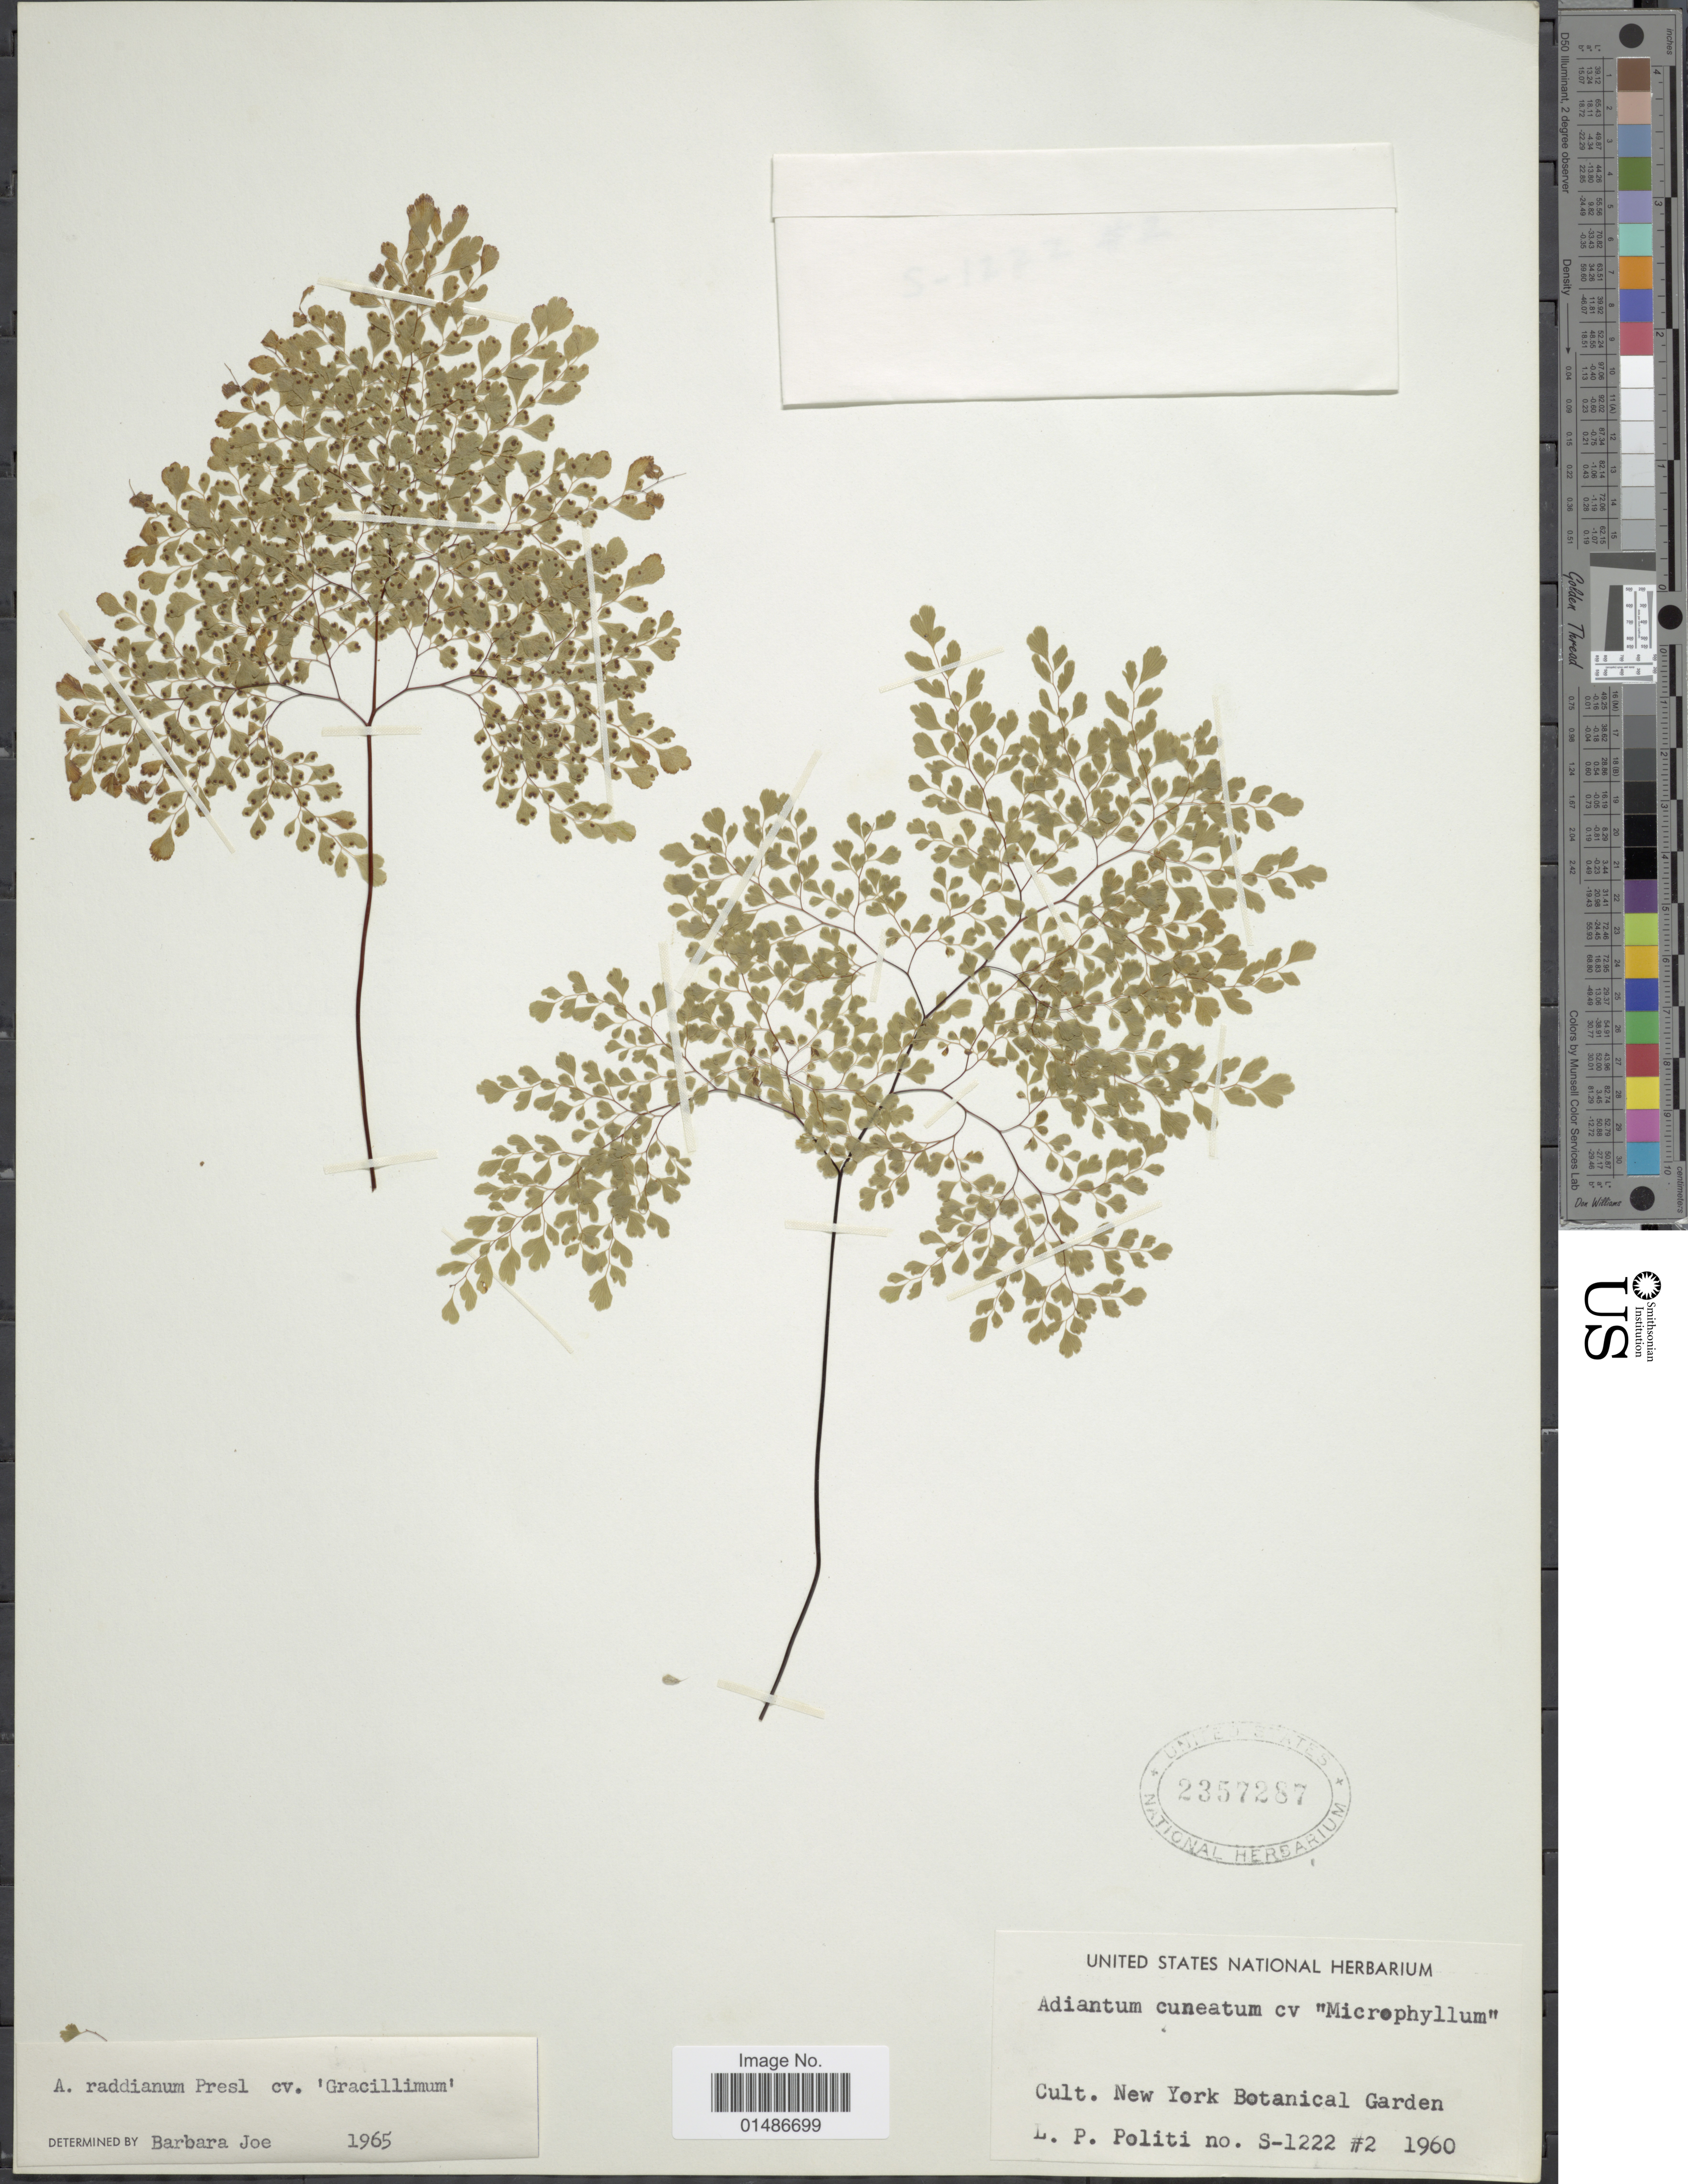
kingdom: Plantae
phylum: Tracheophyta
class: Polypodiopsida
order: Polypodiales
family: Pteridaceae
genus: Adiantum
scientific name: Adiantum raddianum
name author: C. Presl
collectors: L. Politi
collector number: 2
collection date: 1960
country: United States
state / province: New York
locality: Cult. New York Botanical Garden. S-1222.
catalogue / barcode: US 2357287